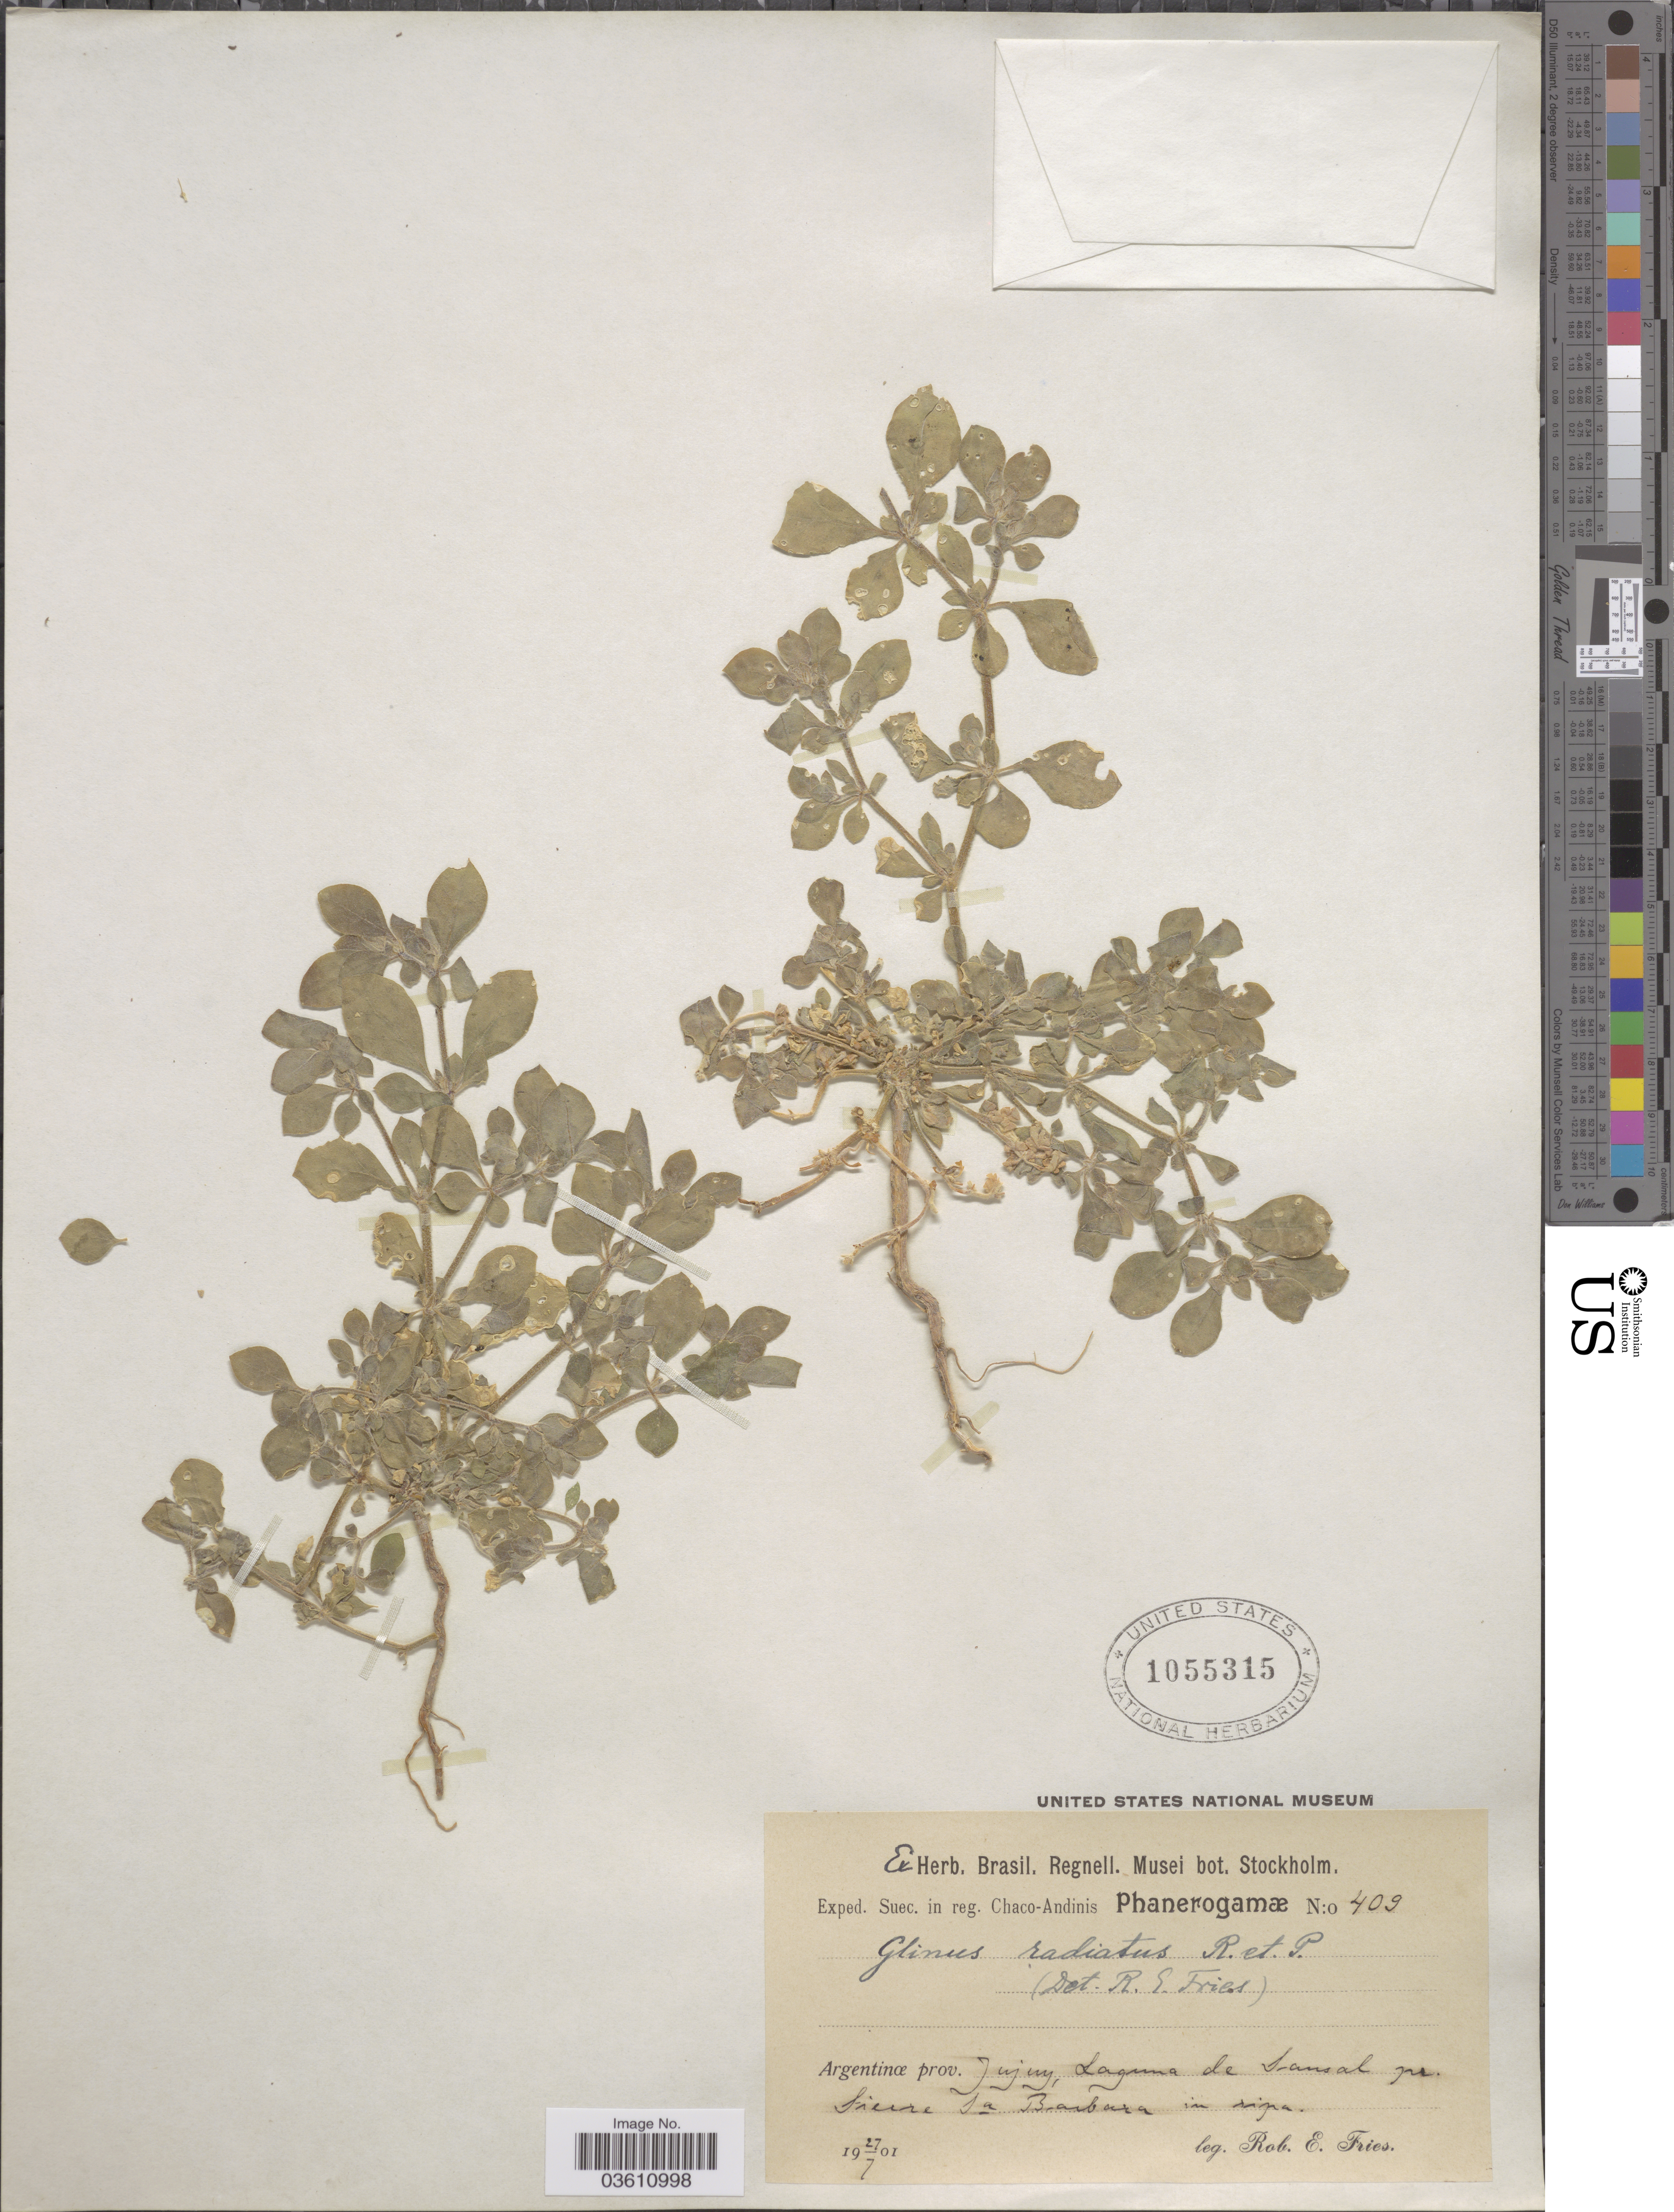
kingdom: Plantae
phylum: Tracheophyta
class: Magnoliopsida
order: Caryophyllales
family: Molluginaceae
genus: Glinus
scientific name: Glinus radiatus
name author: (Ruiz & Pav.) Rohrb.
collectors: R. E. Fries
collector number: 409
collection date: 1901-07-27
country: Argentina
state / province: Jujuy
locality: Exped. Suec. in reg. Chaco-Andinis Phanerogamæ. Laguna de Sausal pr. Sierre Sa. Barbara in ripa.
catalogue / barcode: US 1055315